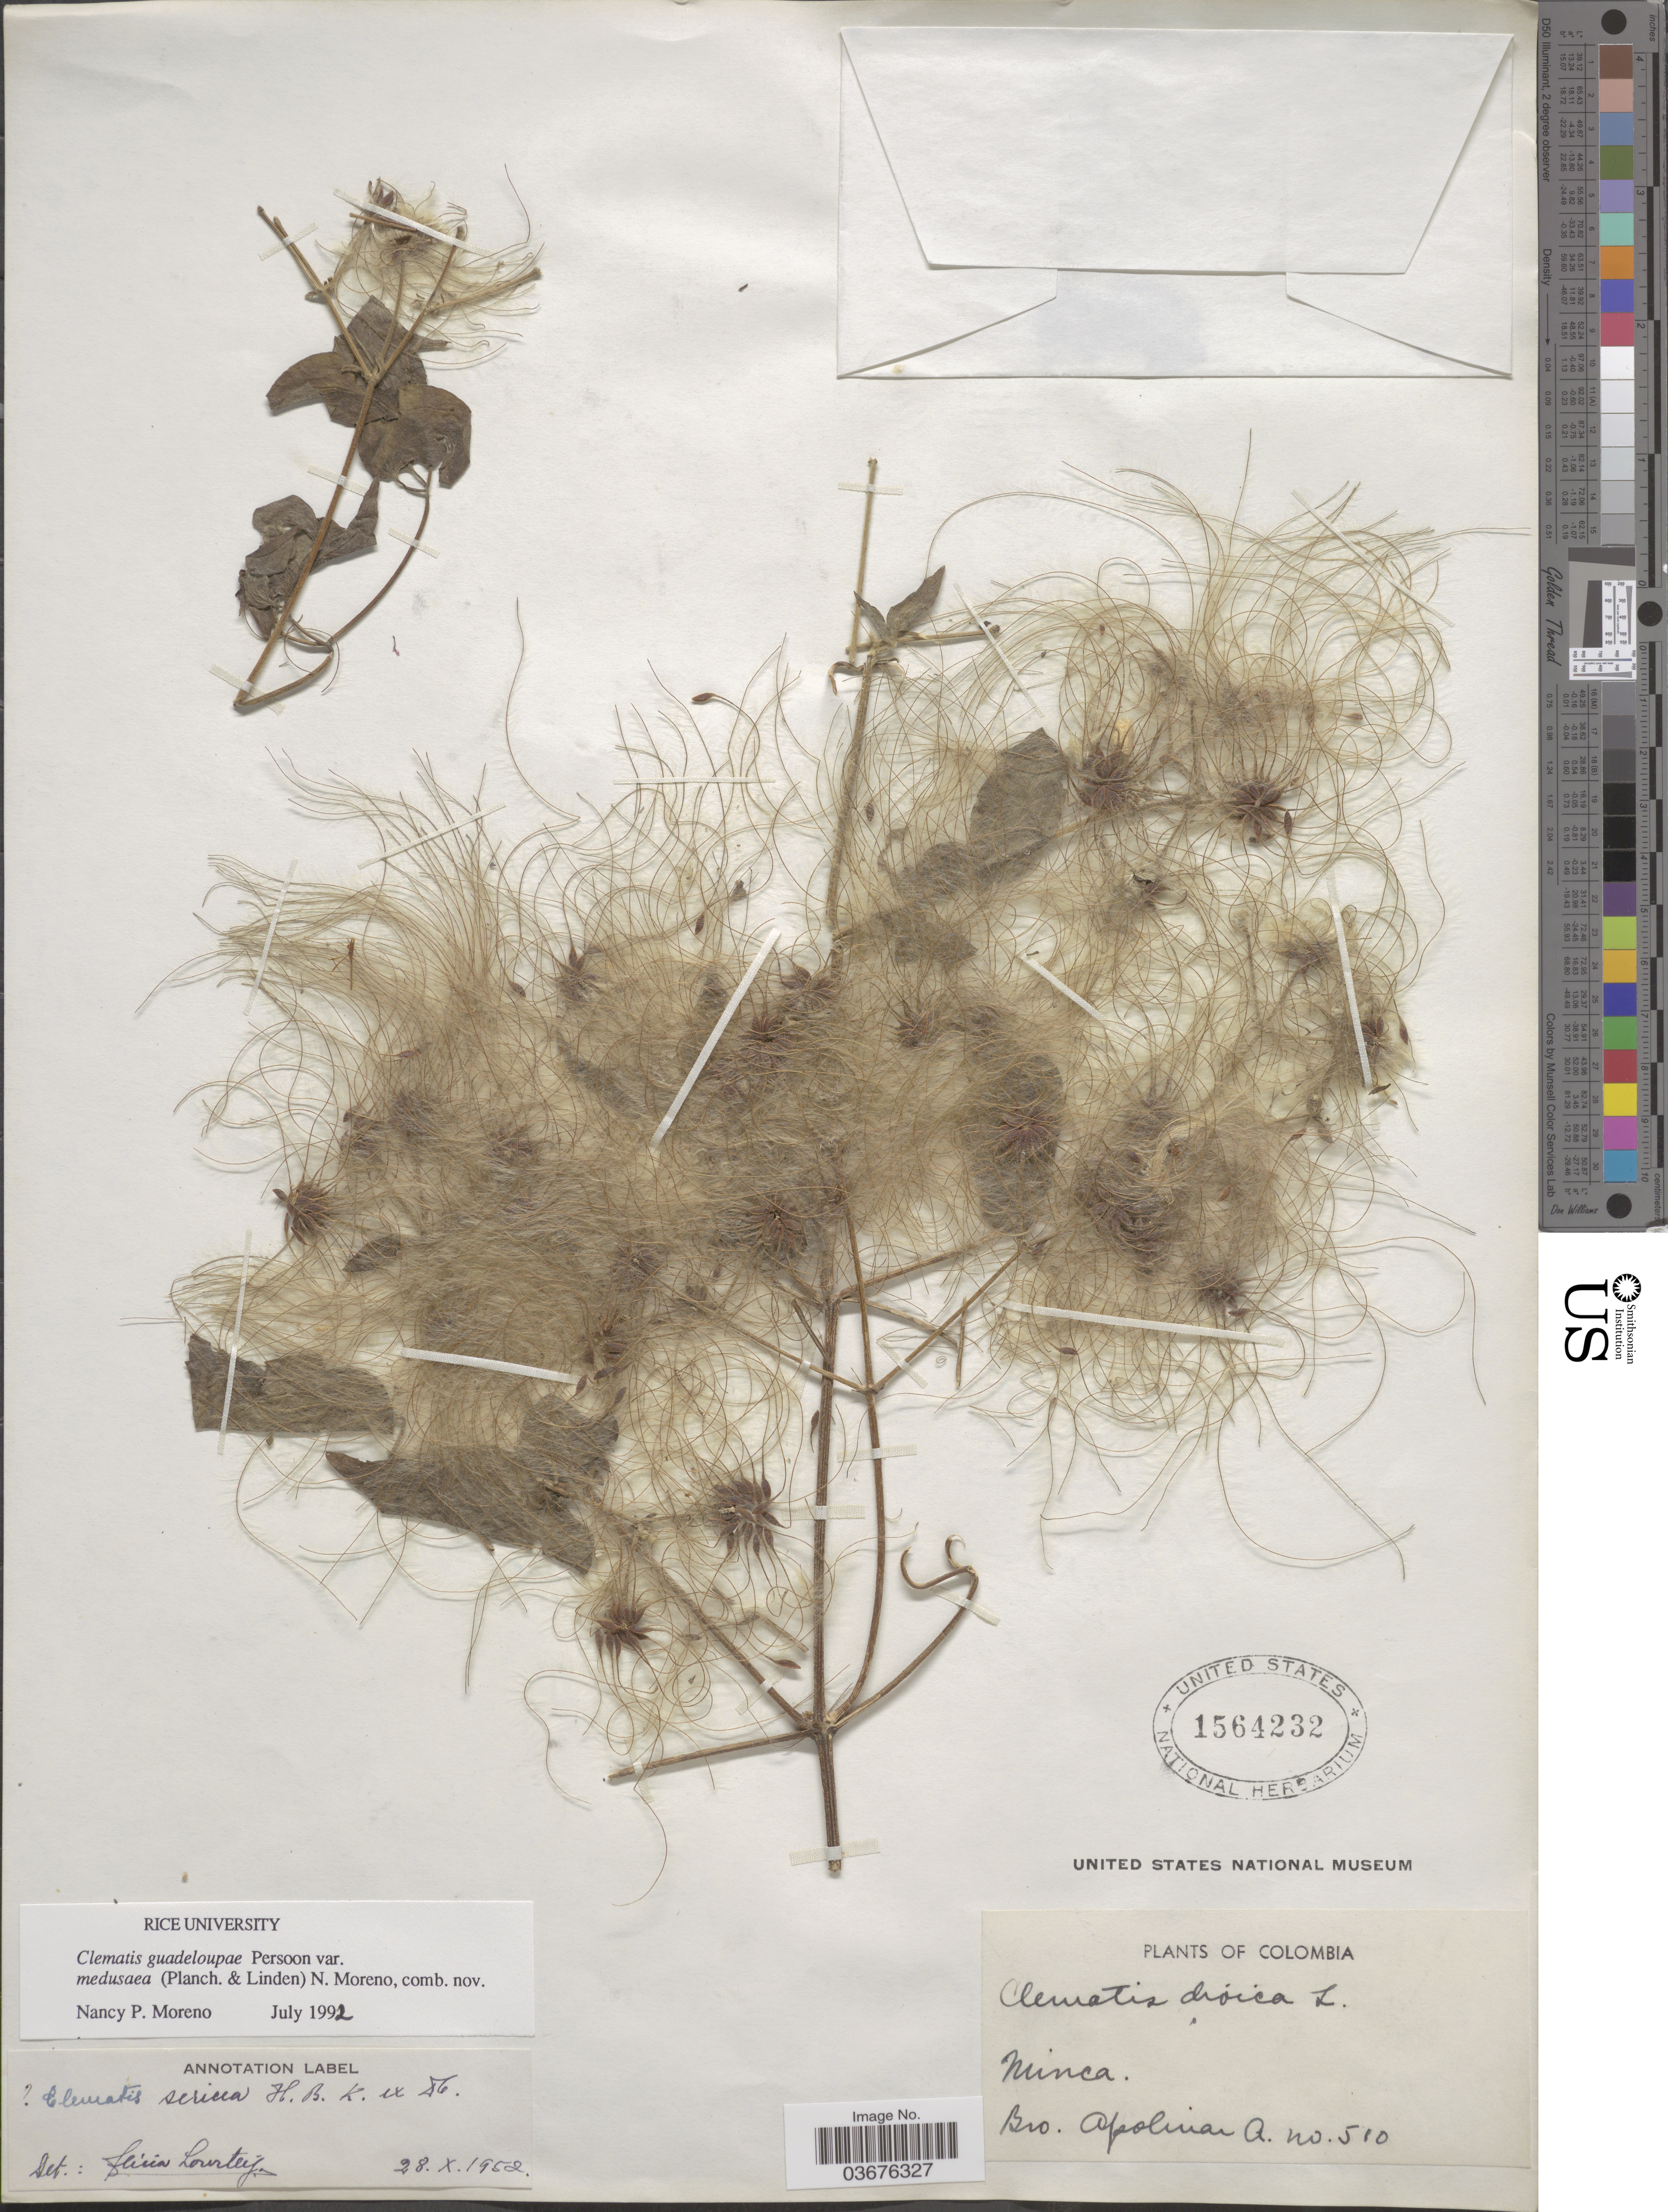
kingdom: Plantae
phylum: Tracheophyta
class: Magnoliopsida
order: Ranunculales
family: Ranunculaceae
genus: Clematis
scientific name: Clematis guadeloupae var. medusaea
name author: (Planch. & Linden) N.P. Moreno ex P.E. Berry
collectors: Bro. Apolinar A.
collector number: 510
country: Colombia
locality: Minca.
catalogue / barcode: US 1564232